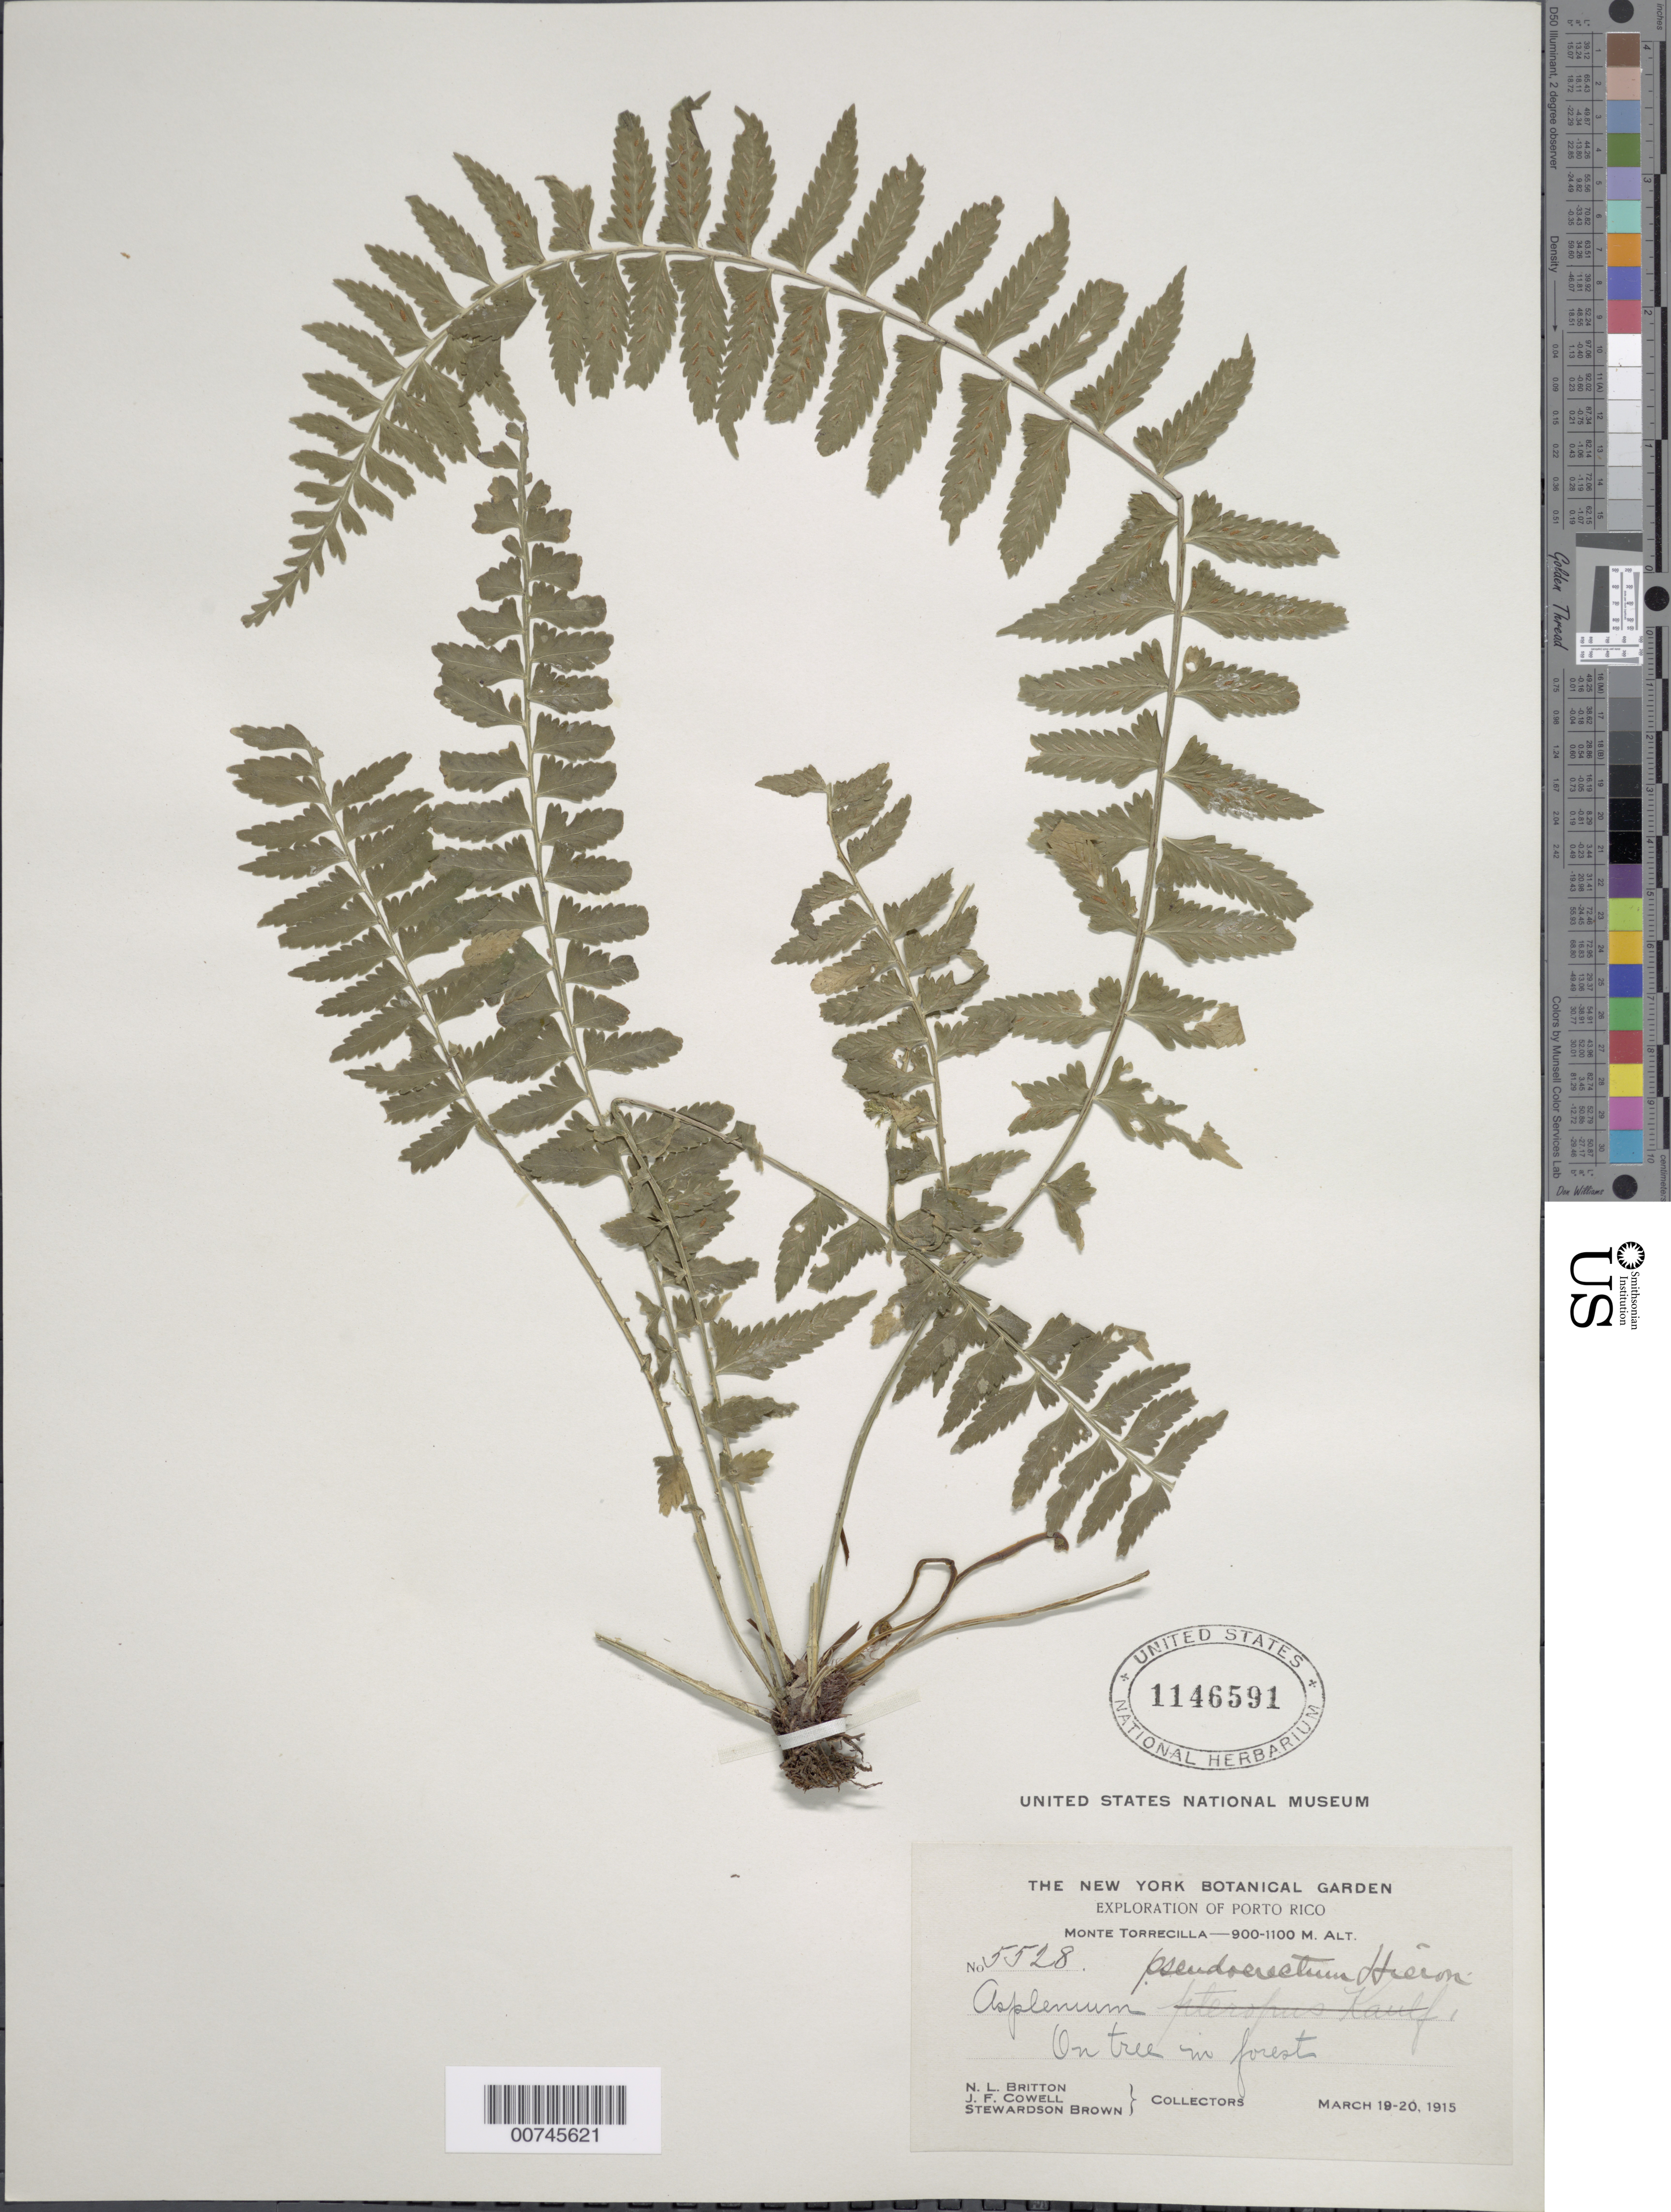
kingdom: Plantae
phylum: Tracheophyta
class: Polypodiopsida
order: Polypodiales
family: Aspleniaceae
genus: Asplenium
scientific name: Asplenium pteropus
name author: Kaulf.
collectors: N. Britton, J. F. Cowell & S. Brown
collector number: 5528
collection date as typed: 19 Mar 1915 to 20 Mar 1915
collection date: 1915-03-19/1915-03-20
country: Puerto Rico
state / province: Barranquitas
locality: Monte Torrecilla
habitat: On tree in forest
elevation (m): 900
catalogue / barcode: US 1146591